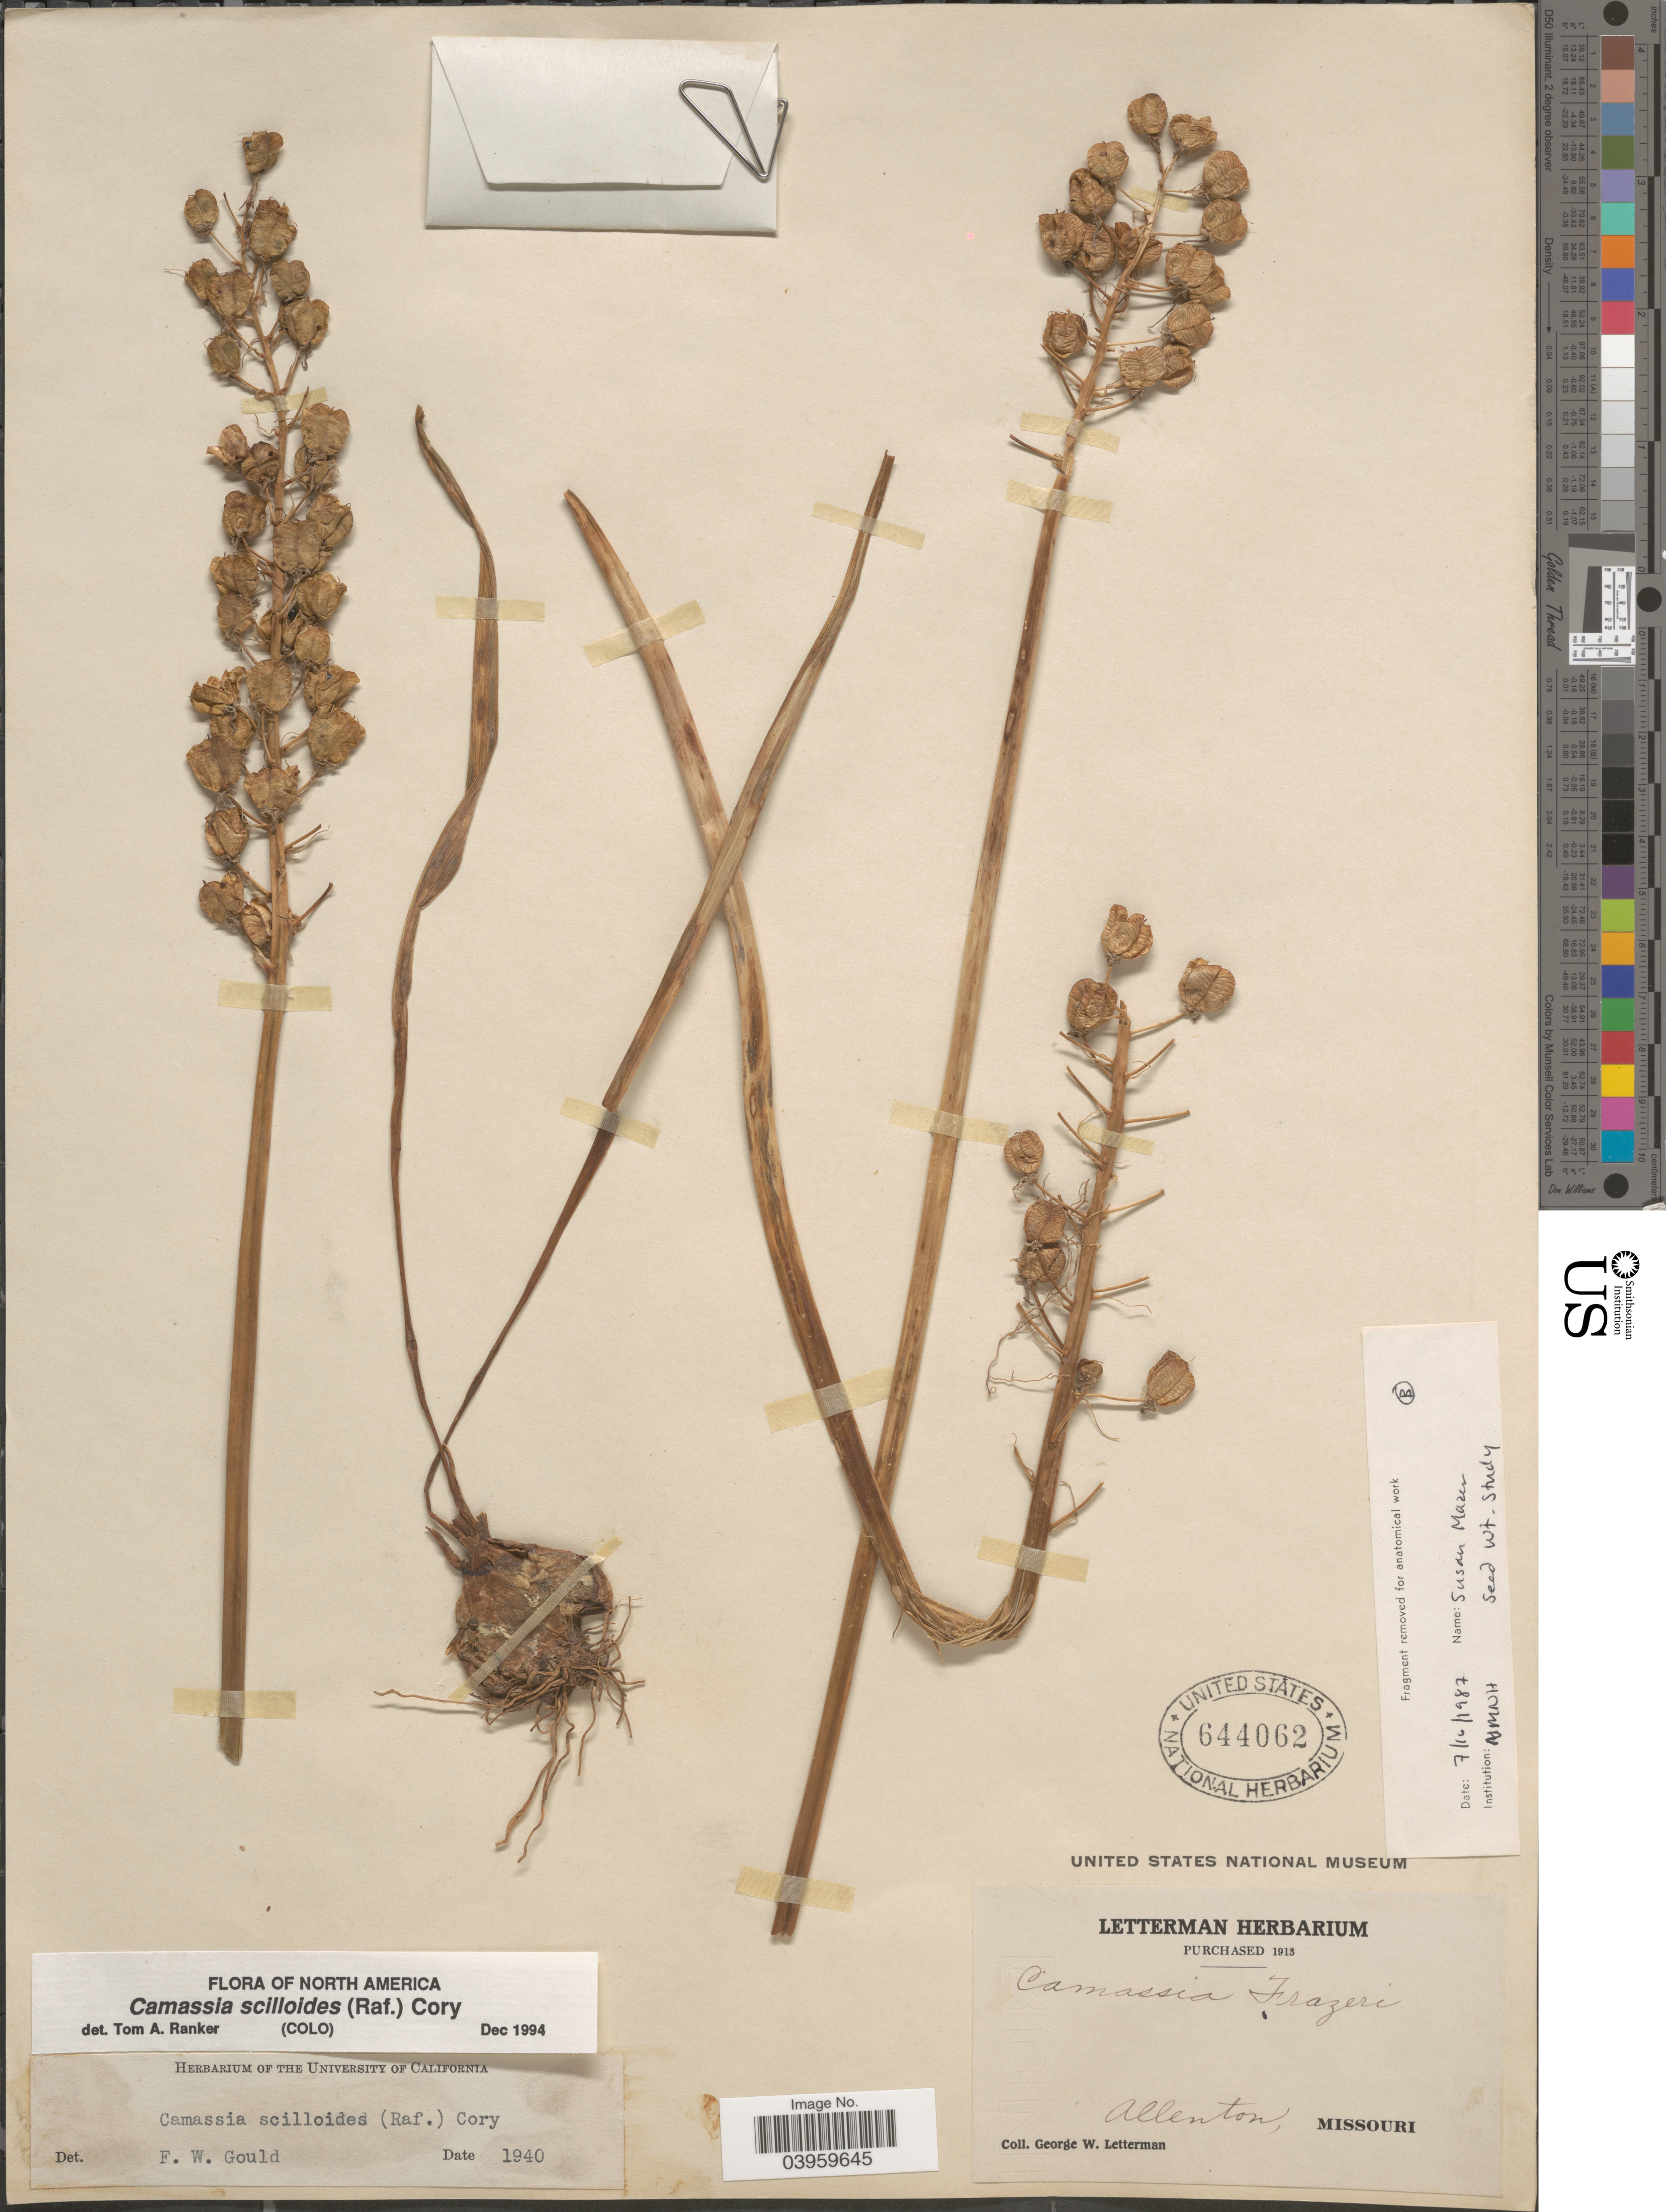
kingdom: Plantae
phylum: Tracheophyta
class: Liliopsida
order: Asparagales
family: Asparagaceae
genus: Camassia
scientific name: Camassia scilloides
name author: (Raf.) Cory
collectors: G. W. Letterman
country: United States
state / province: Missouri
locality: Allenton.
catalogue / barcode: US 644062